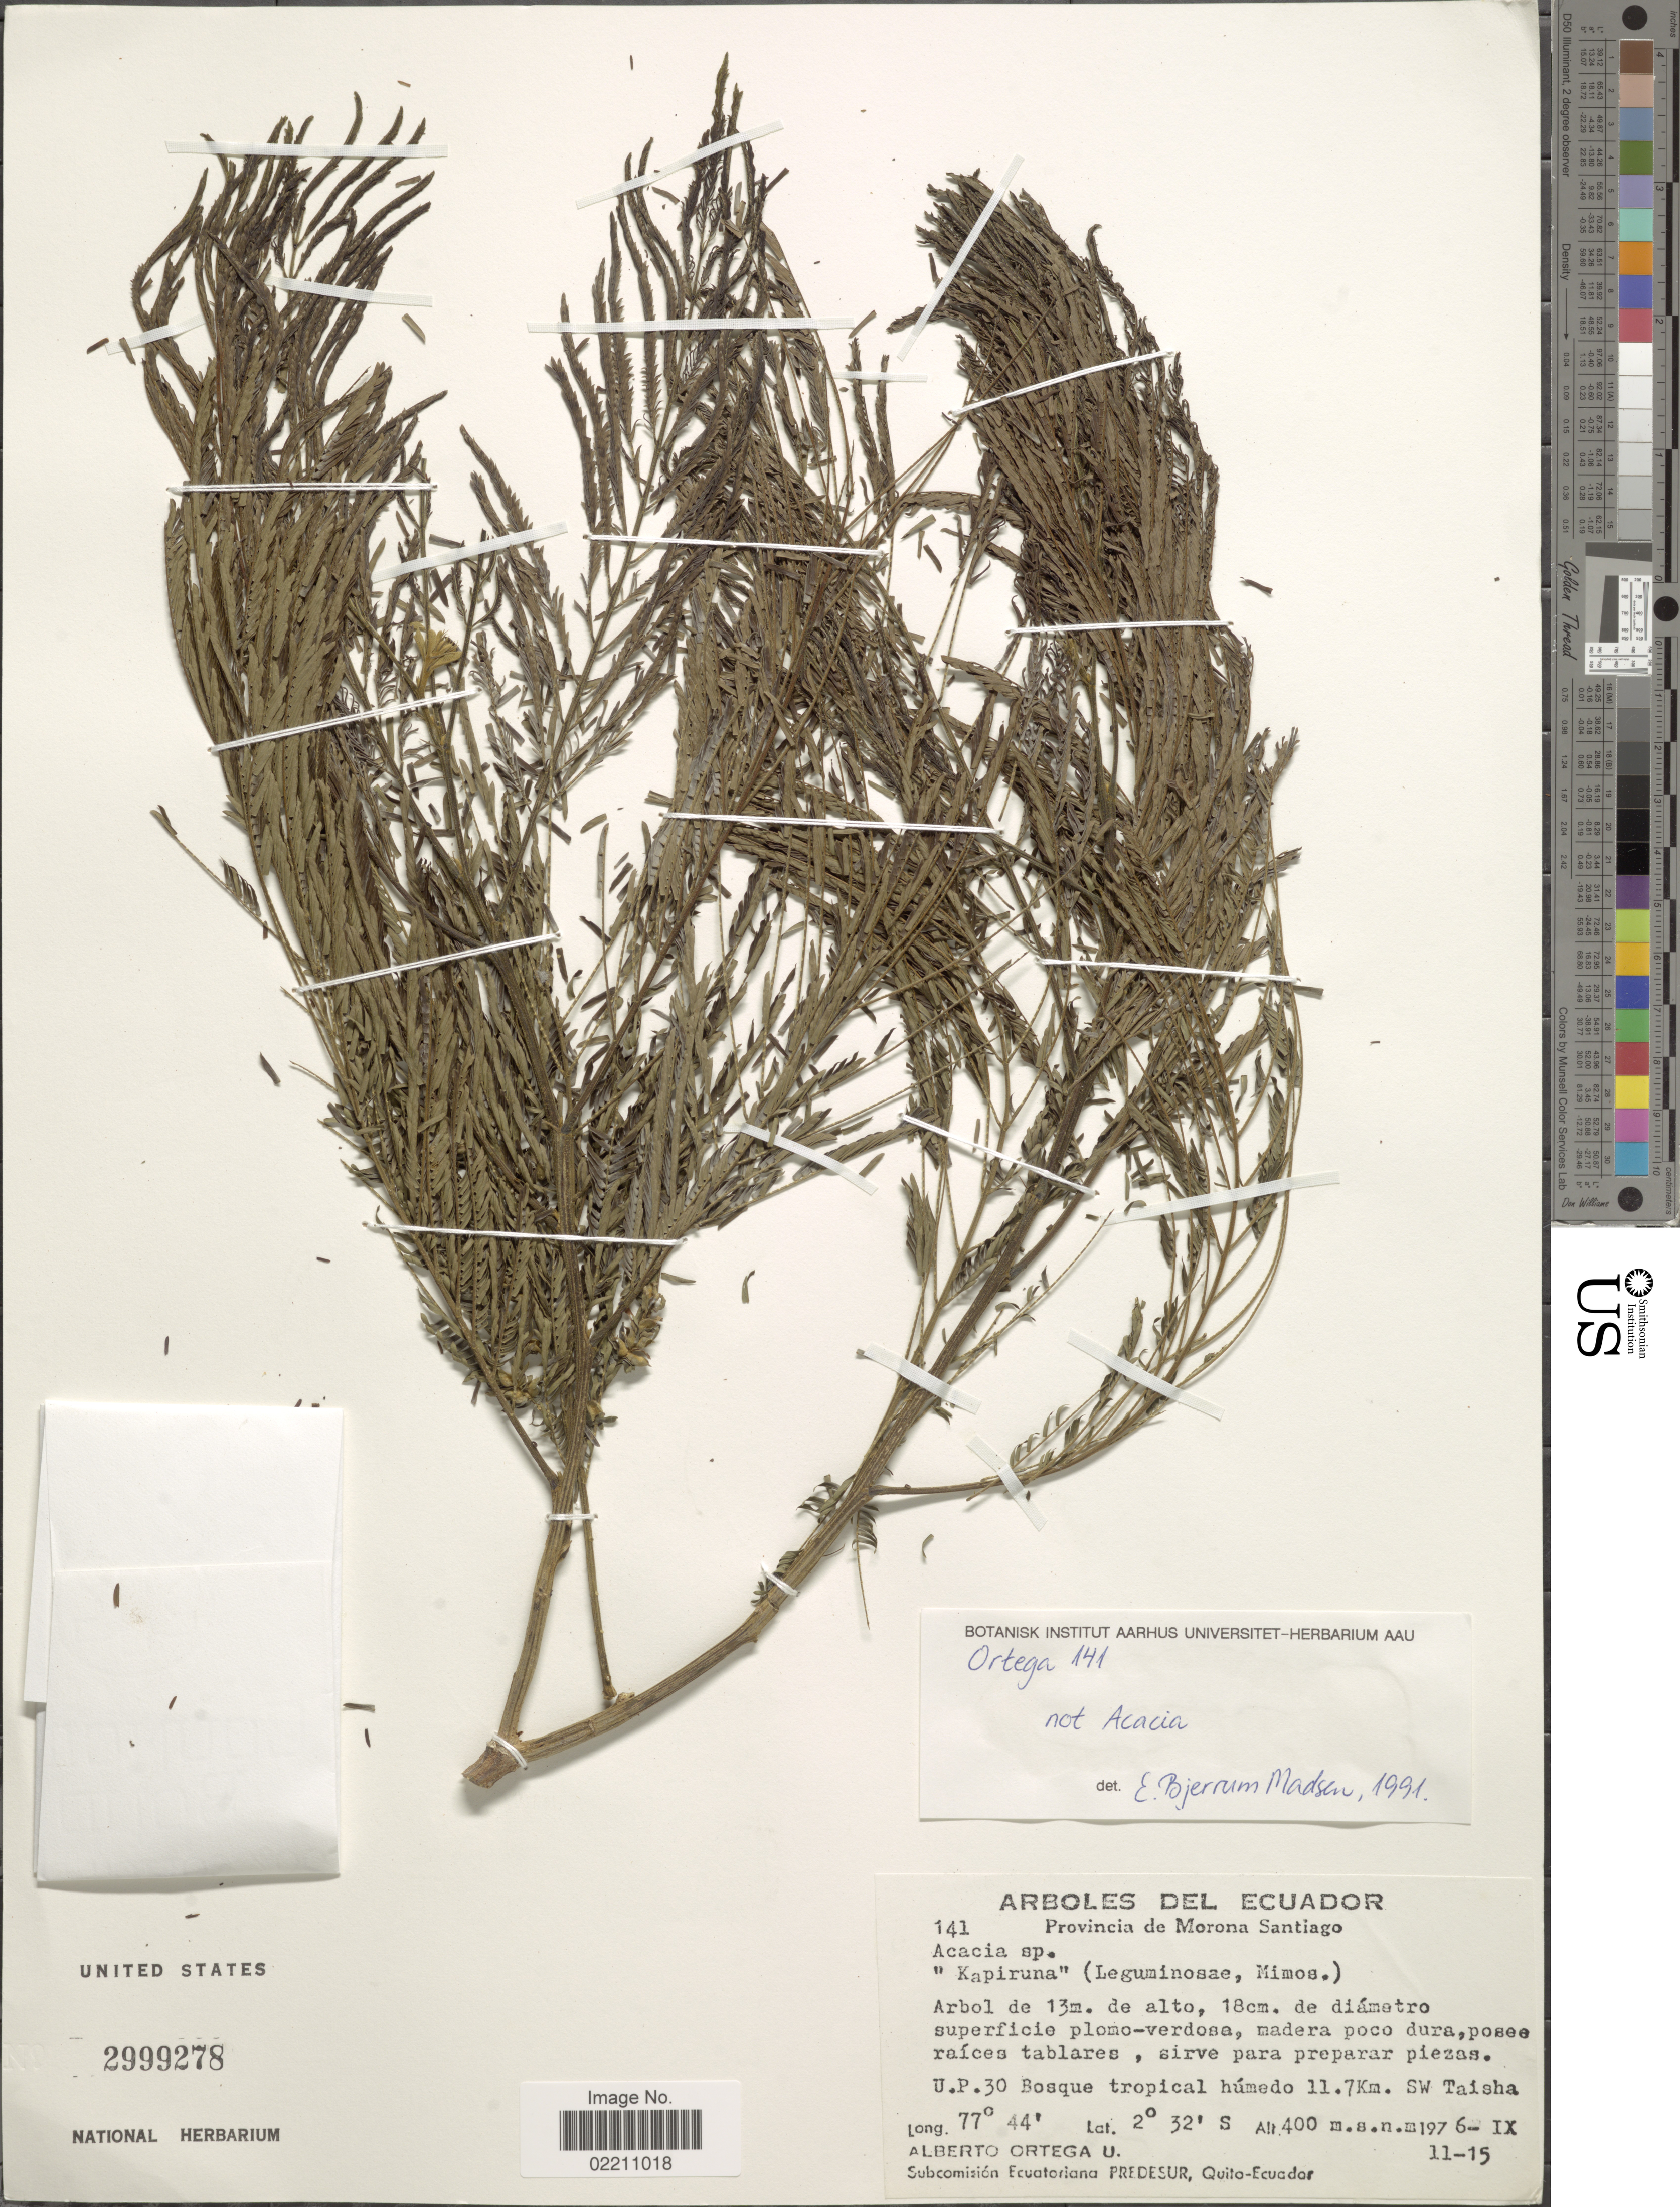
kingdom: Plantae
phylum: Tracheophyta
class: Magnoliopsida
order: Fabales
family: Fabaceae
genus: Anadenanthera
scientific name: Anadenanthera sp.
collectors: A. T. Ortega U.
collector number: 141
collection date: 1976-09-11/1976-09-15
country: Ecuador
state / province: Morona-Santiago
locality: U.P. 30 Bosque tropical húmedo 11.7Km. SW Taisha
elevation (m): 400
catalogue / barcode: US 2999278